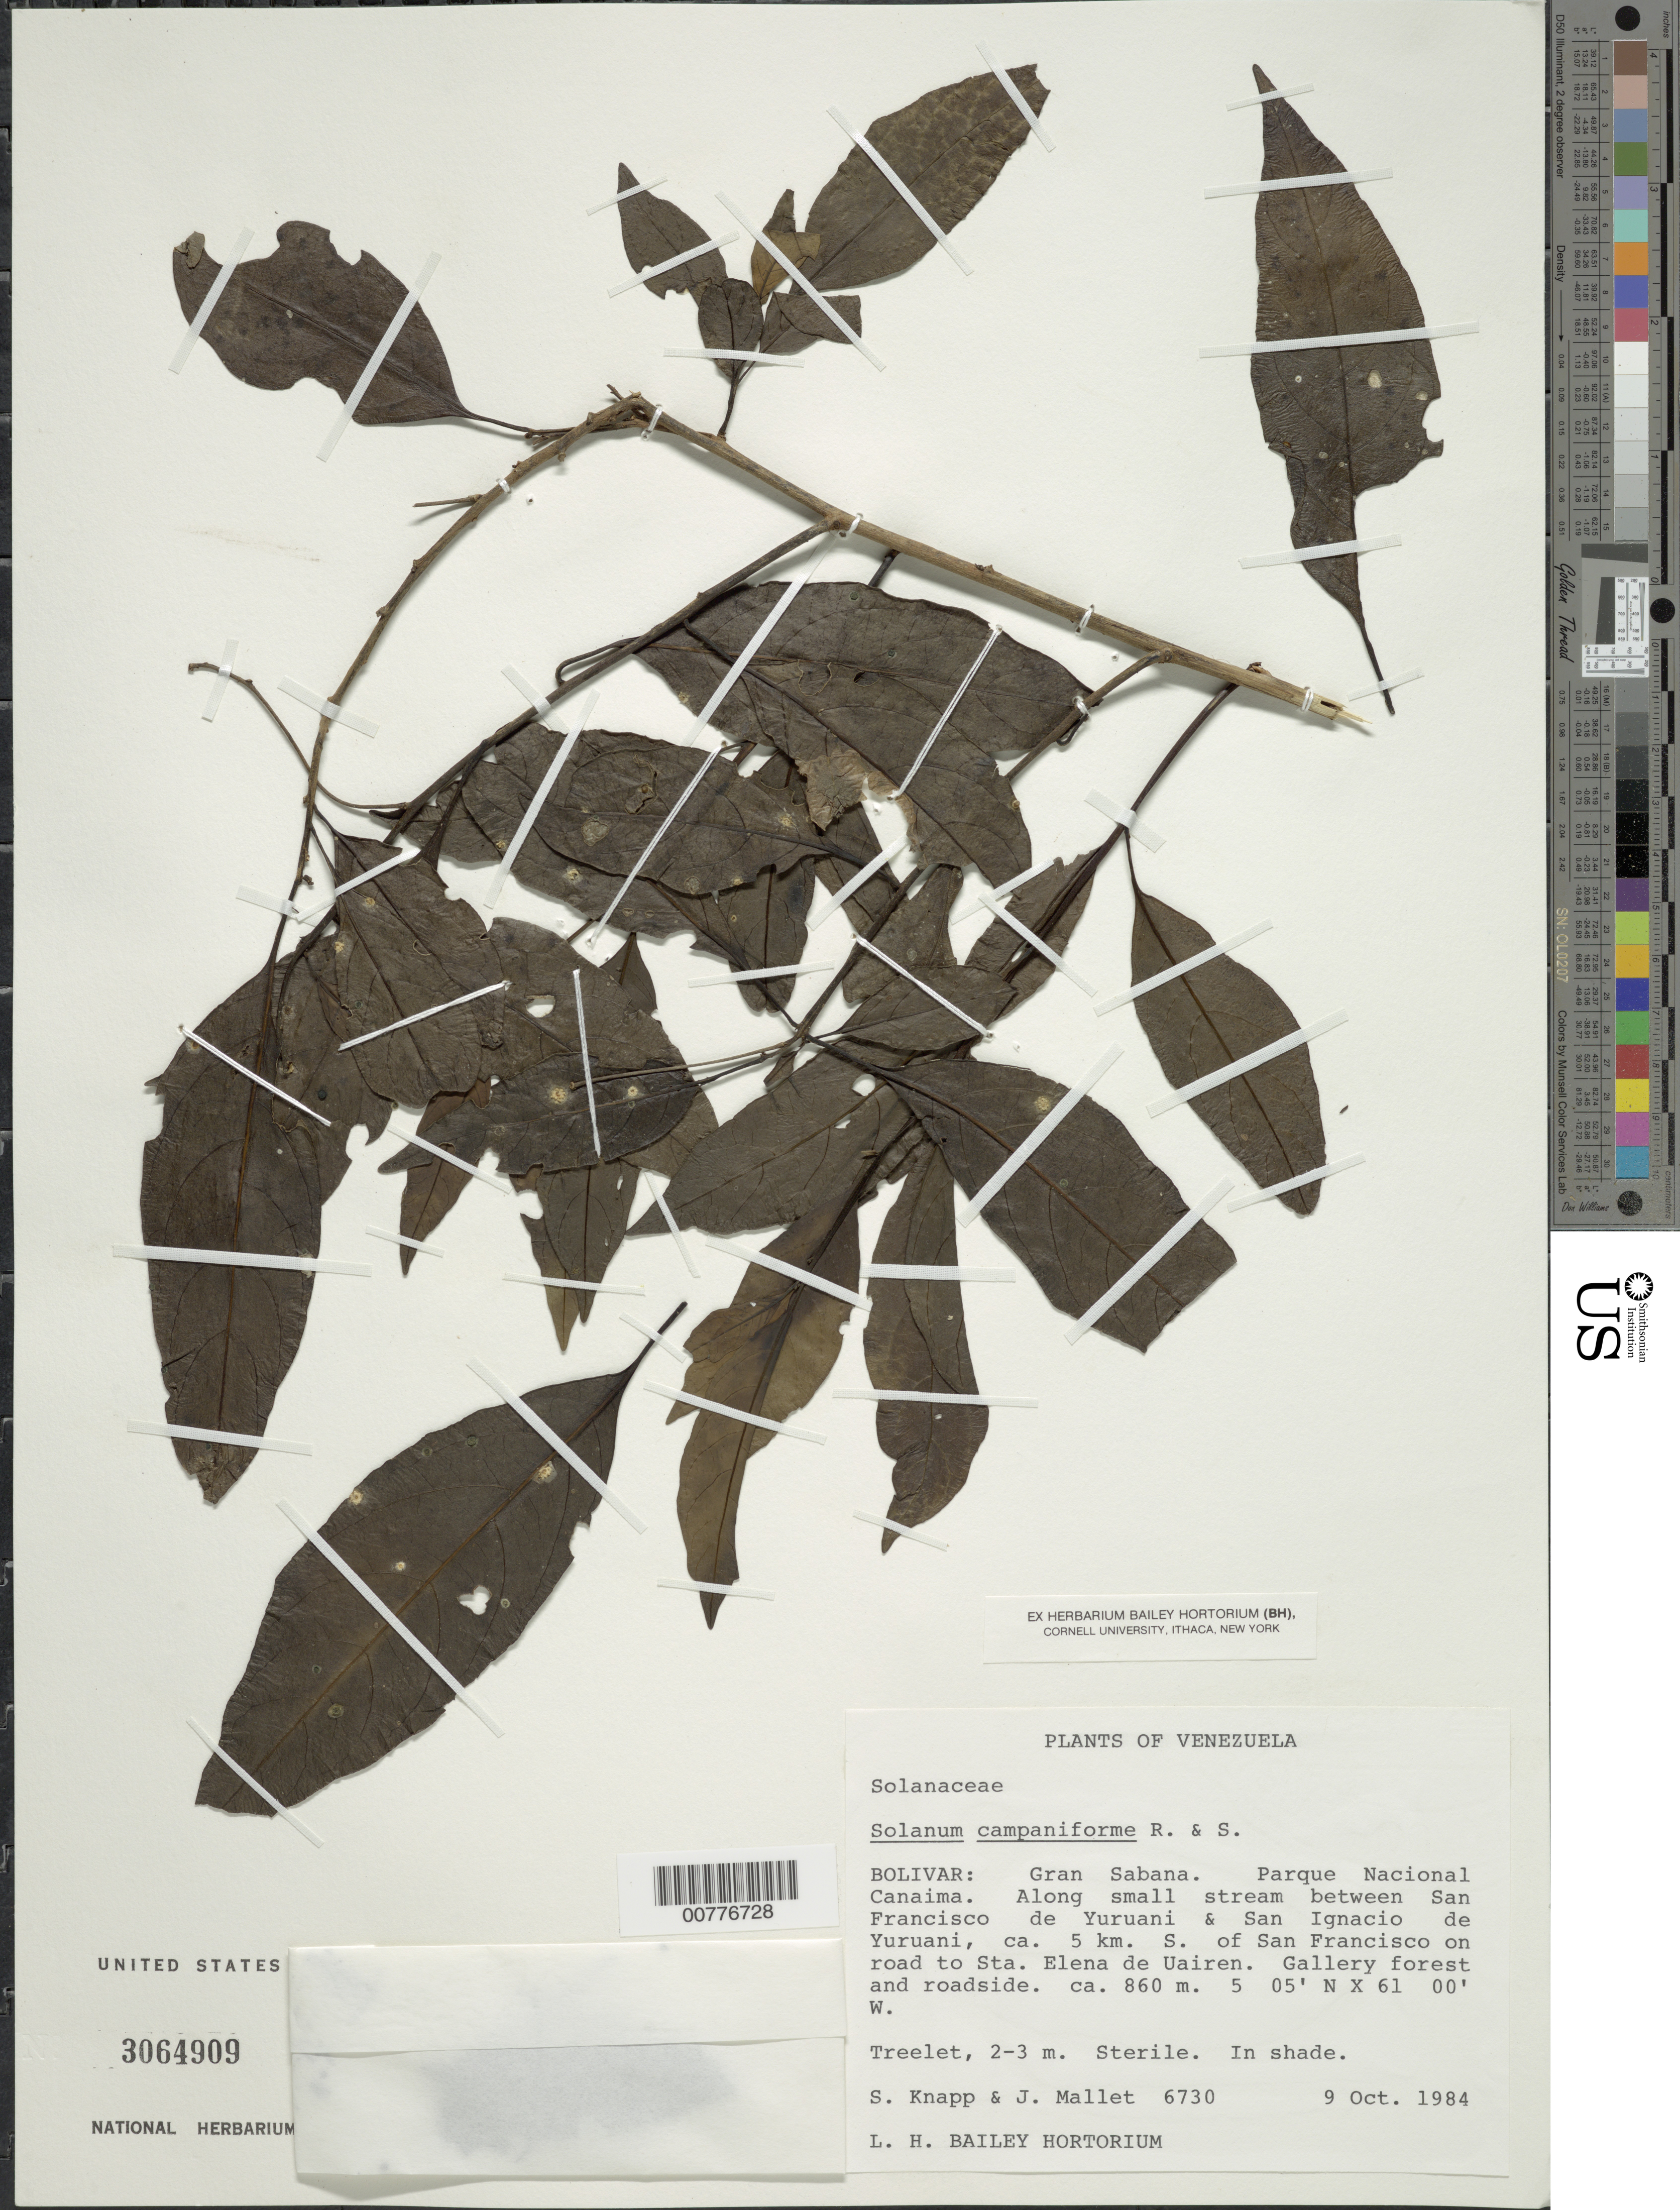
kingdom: Plantae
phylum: Tracheophyta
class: Magnoliopsida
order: Solanales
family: Solanaceae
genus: Solanum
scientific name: Solanum campaniforme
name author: Roem. & Schult.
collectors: S. Knapp & J. Mallet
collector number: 6730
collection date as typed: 10 Oct 1984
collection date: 1984-10-10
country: Venezuela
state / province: Bolívar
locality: Gran Sabana, Parque Nacional Canaima, 5 km S of San Francisco on road to Sta. Elena de Uairen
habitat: gallery forest and roadside; in shade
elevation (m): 860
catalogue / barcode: US 3064909